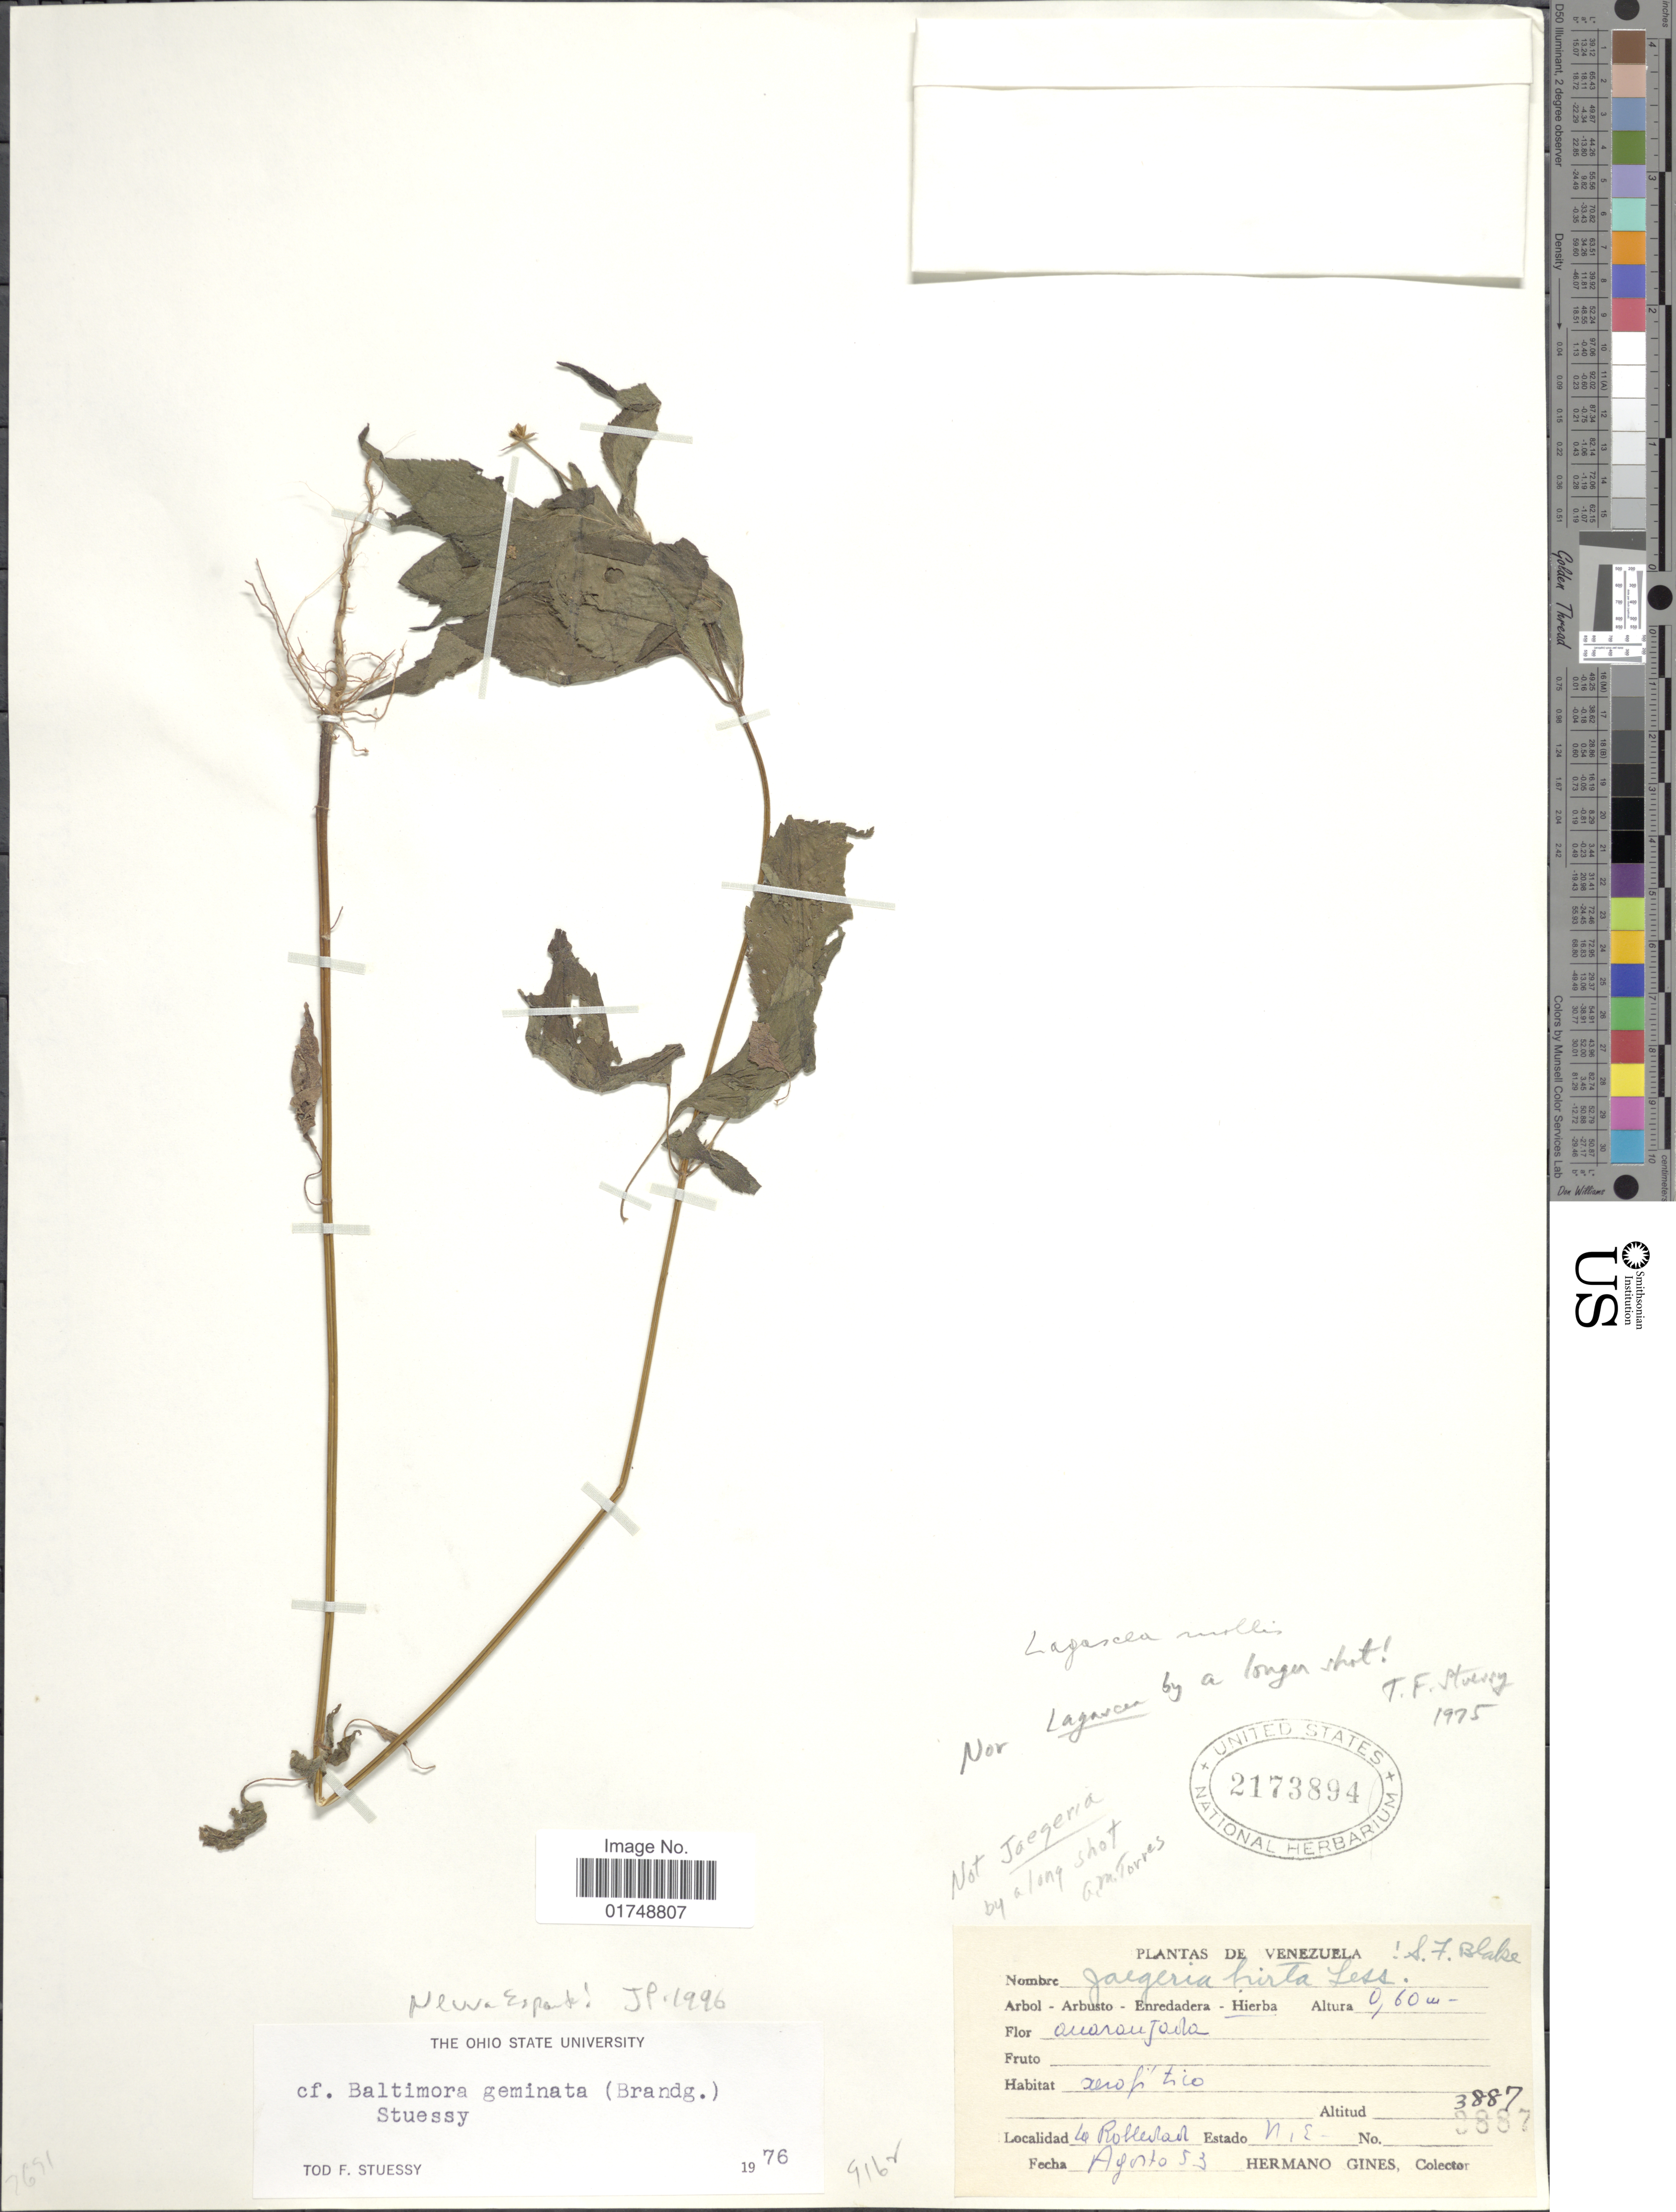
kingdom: Plantae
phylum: Tracheophyta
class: Magnoliopsida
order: Asterales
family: Asteraceae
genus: Baltimora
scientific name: Baltimora geminata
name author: (Brandegee) Stuessy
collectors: Bro. Gines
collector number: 3887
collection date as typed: Transcribed d/m/y: /8/53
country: Venezuela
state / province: Nueva Esparta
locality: Xerofítico [xerophytic]. La Robledad, Estado N.E. [State of Nueva Esparta].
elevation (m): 0.6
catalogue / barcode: US 2173894